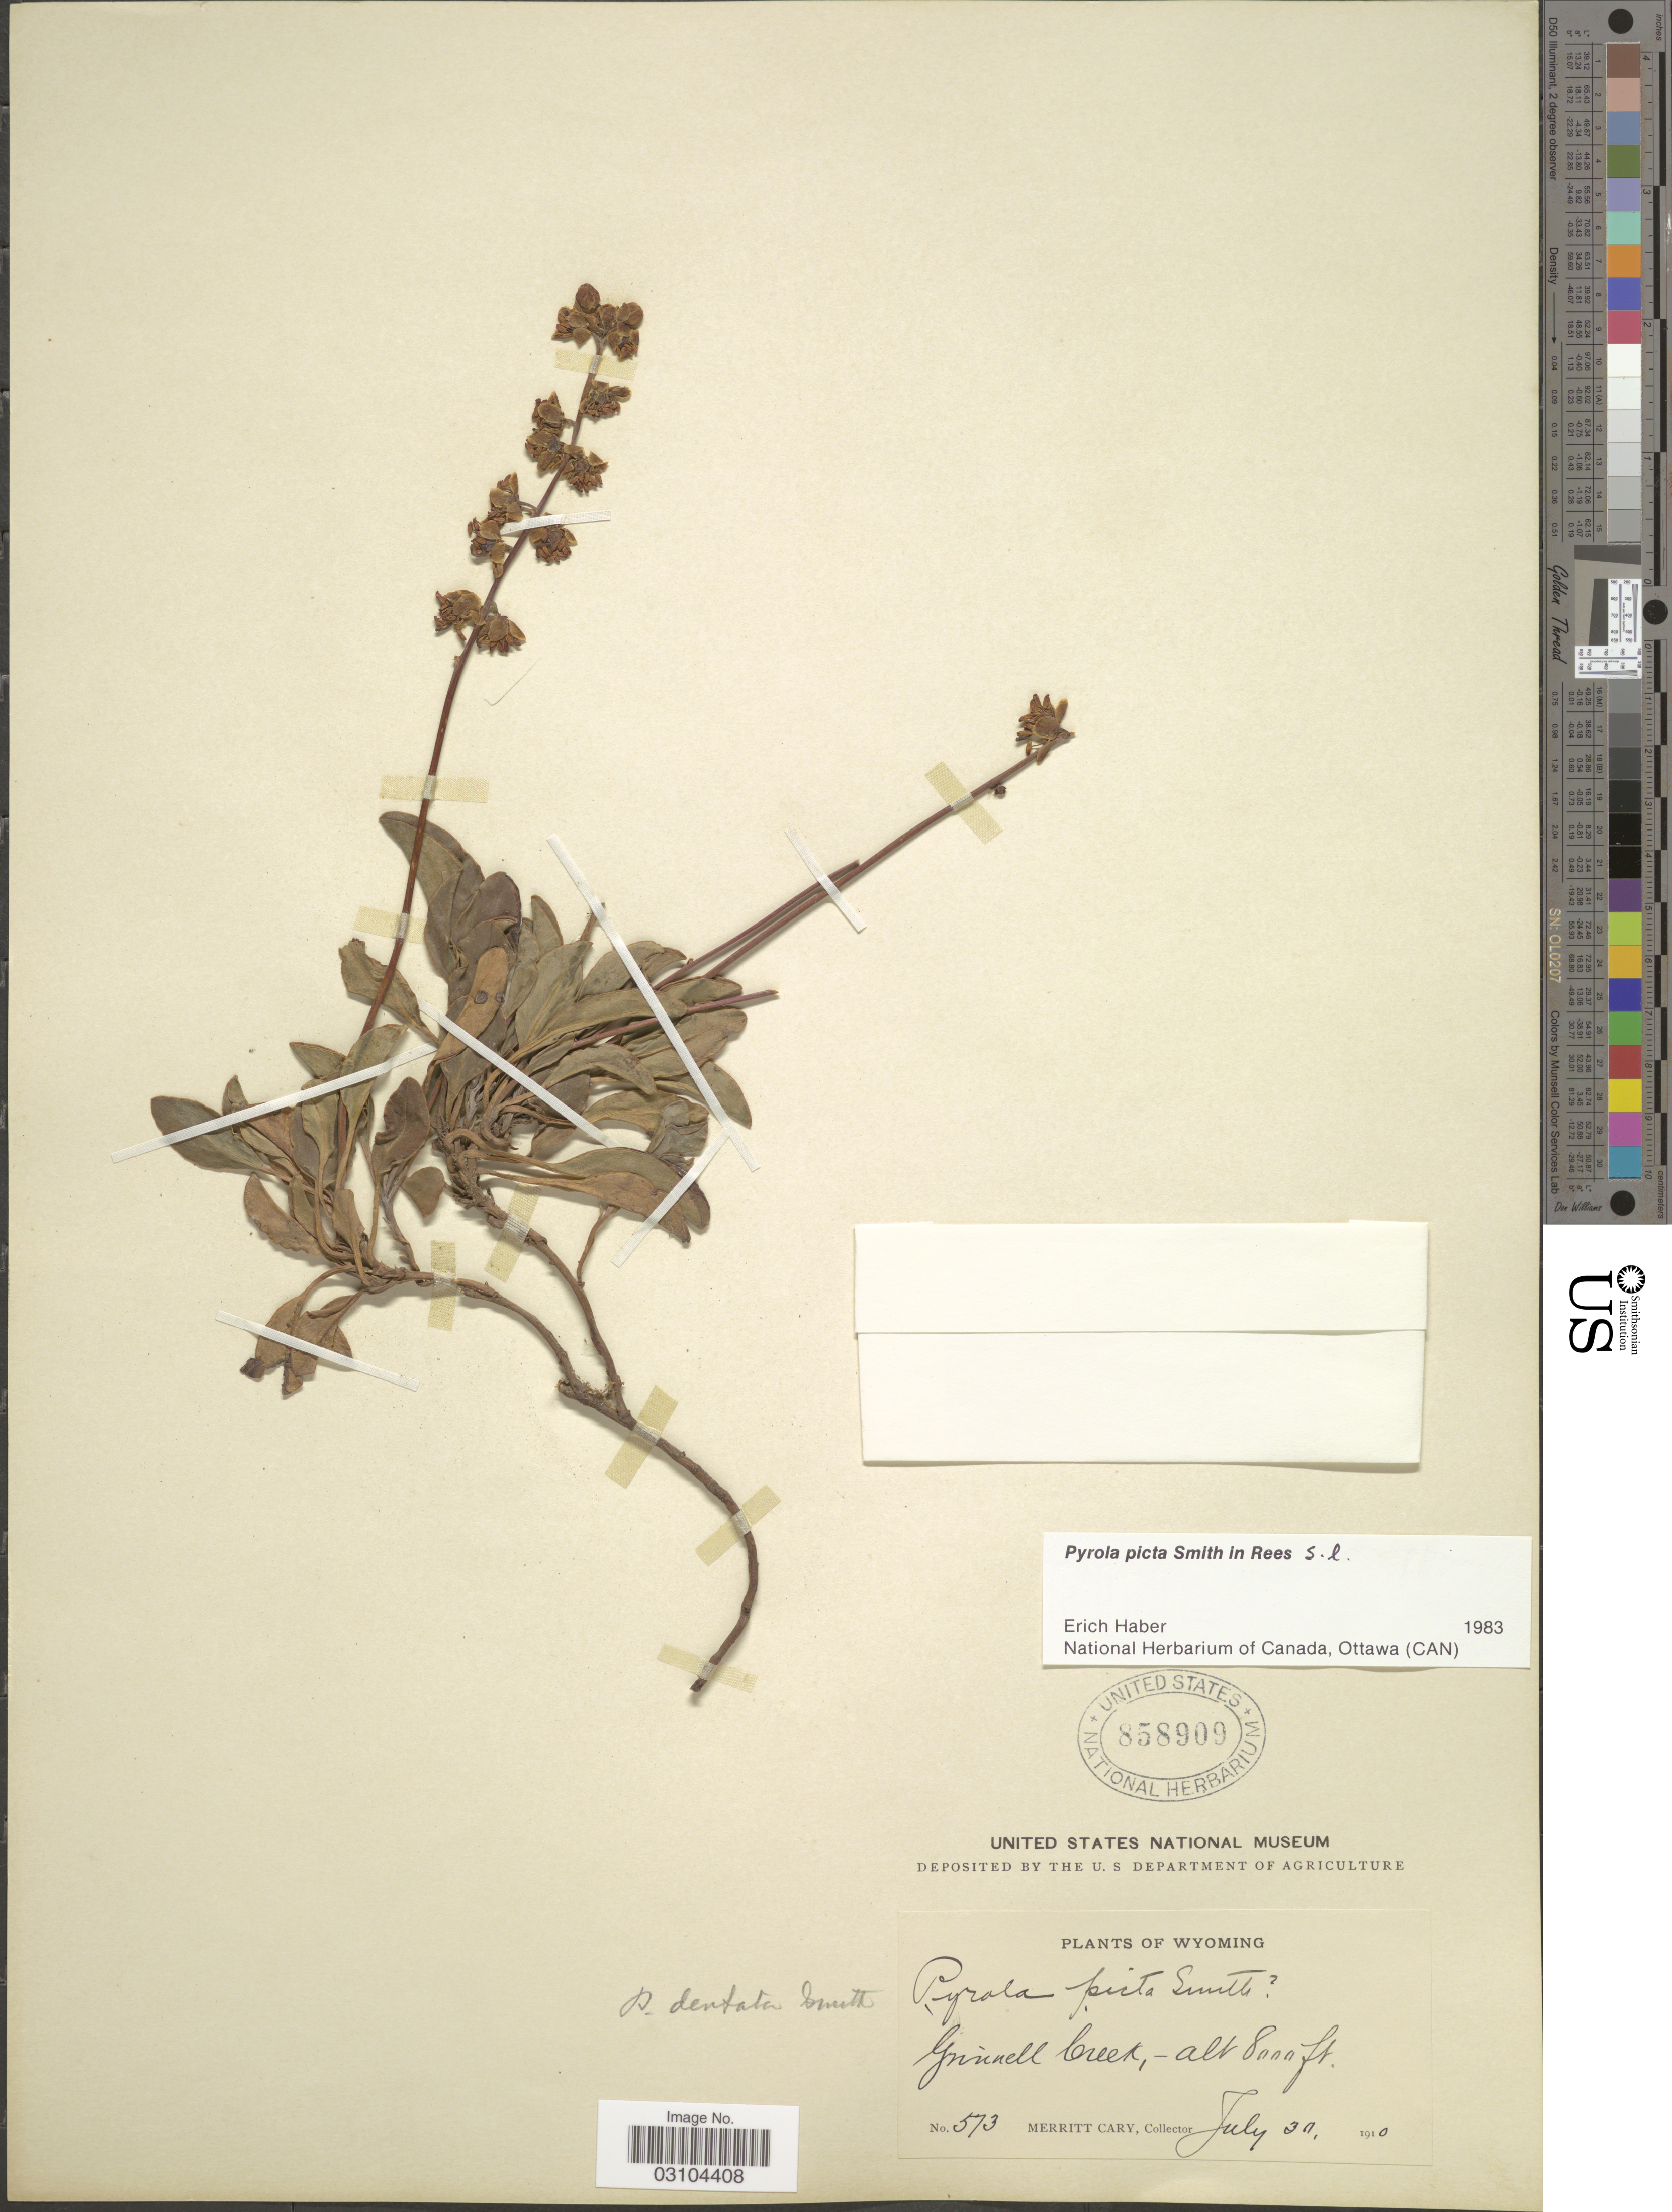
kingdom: Plantae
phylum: Tracheophyta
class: Magnoliopsida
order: Ericales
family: Ericaceae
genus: Pyrola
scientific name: Pyrola picta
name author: Sm. in Rees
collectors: M. Cary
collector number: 573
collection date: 1910-07-30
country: United States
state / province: Wyoming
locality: Grinnell Creek.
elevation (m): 2438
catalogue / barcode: US 858909